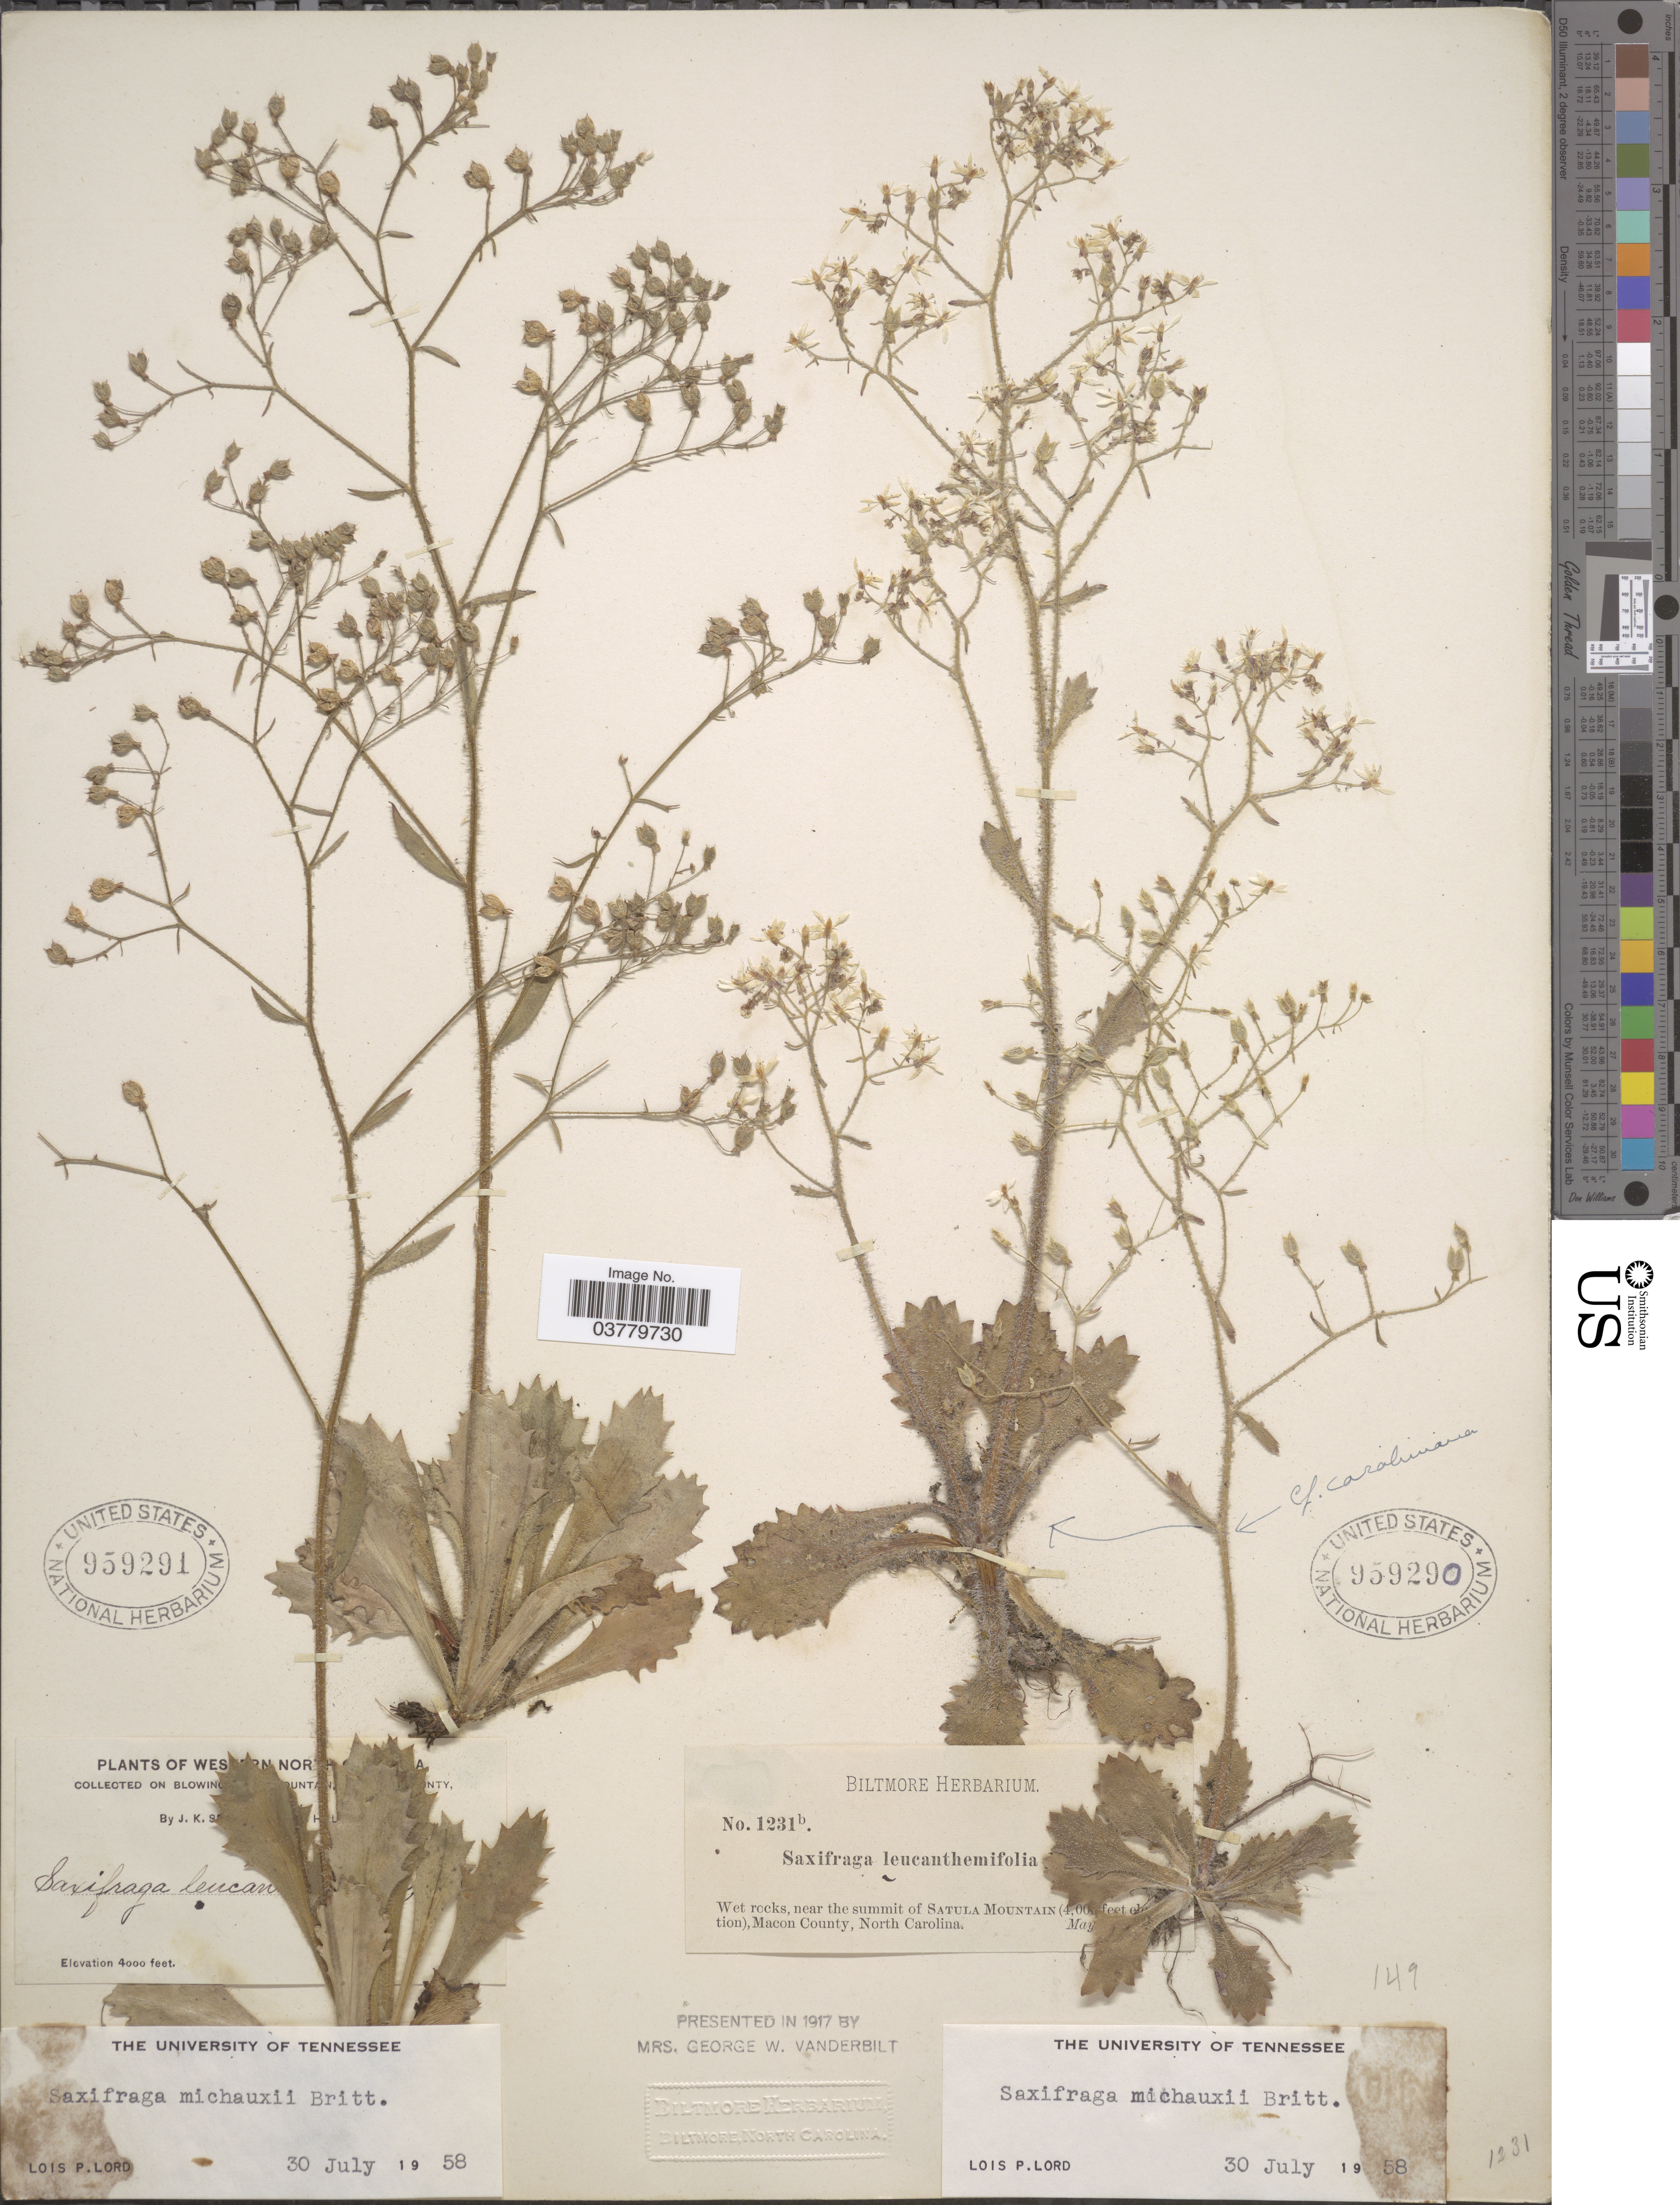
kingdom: Plantae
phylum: Tracheophyta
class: Magnoliopsida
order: Saxifragales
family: Saxifragaceae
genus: Micranthes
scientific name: Micranthes petiolaris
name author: (Raf.) Bush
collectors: ex herb. Biltmore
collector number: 1231b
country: United States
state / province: North Carolina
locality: Wet rocks, near the summit of Satula Mountain,Macon County.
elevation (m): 1219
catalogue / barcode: US 959290-2